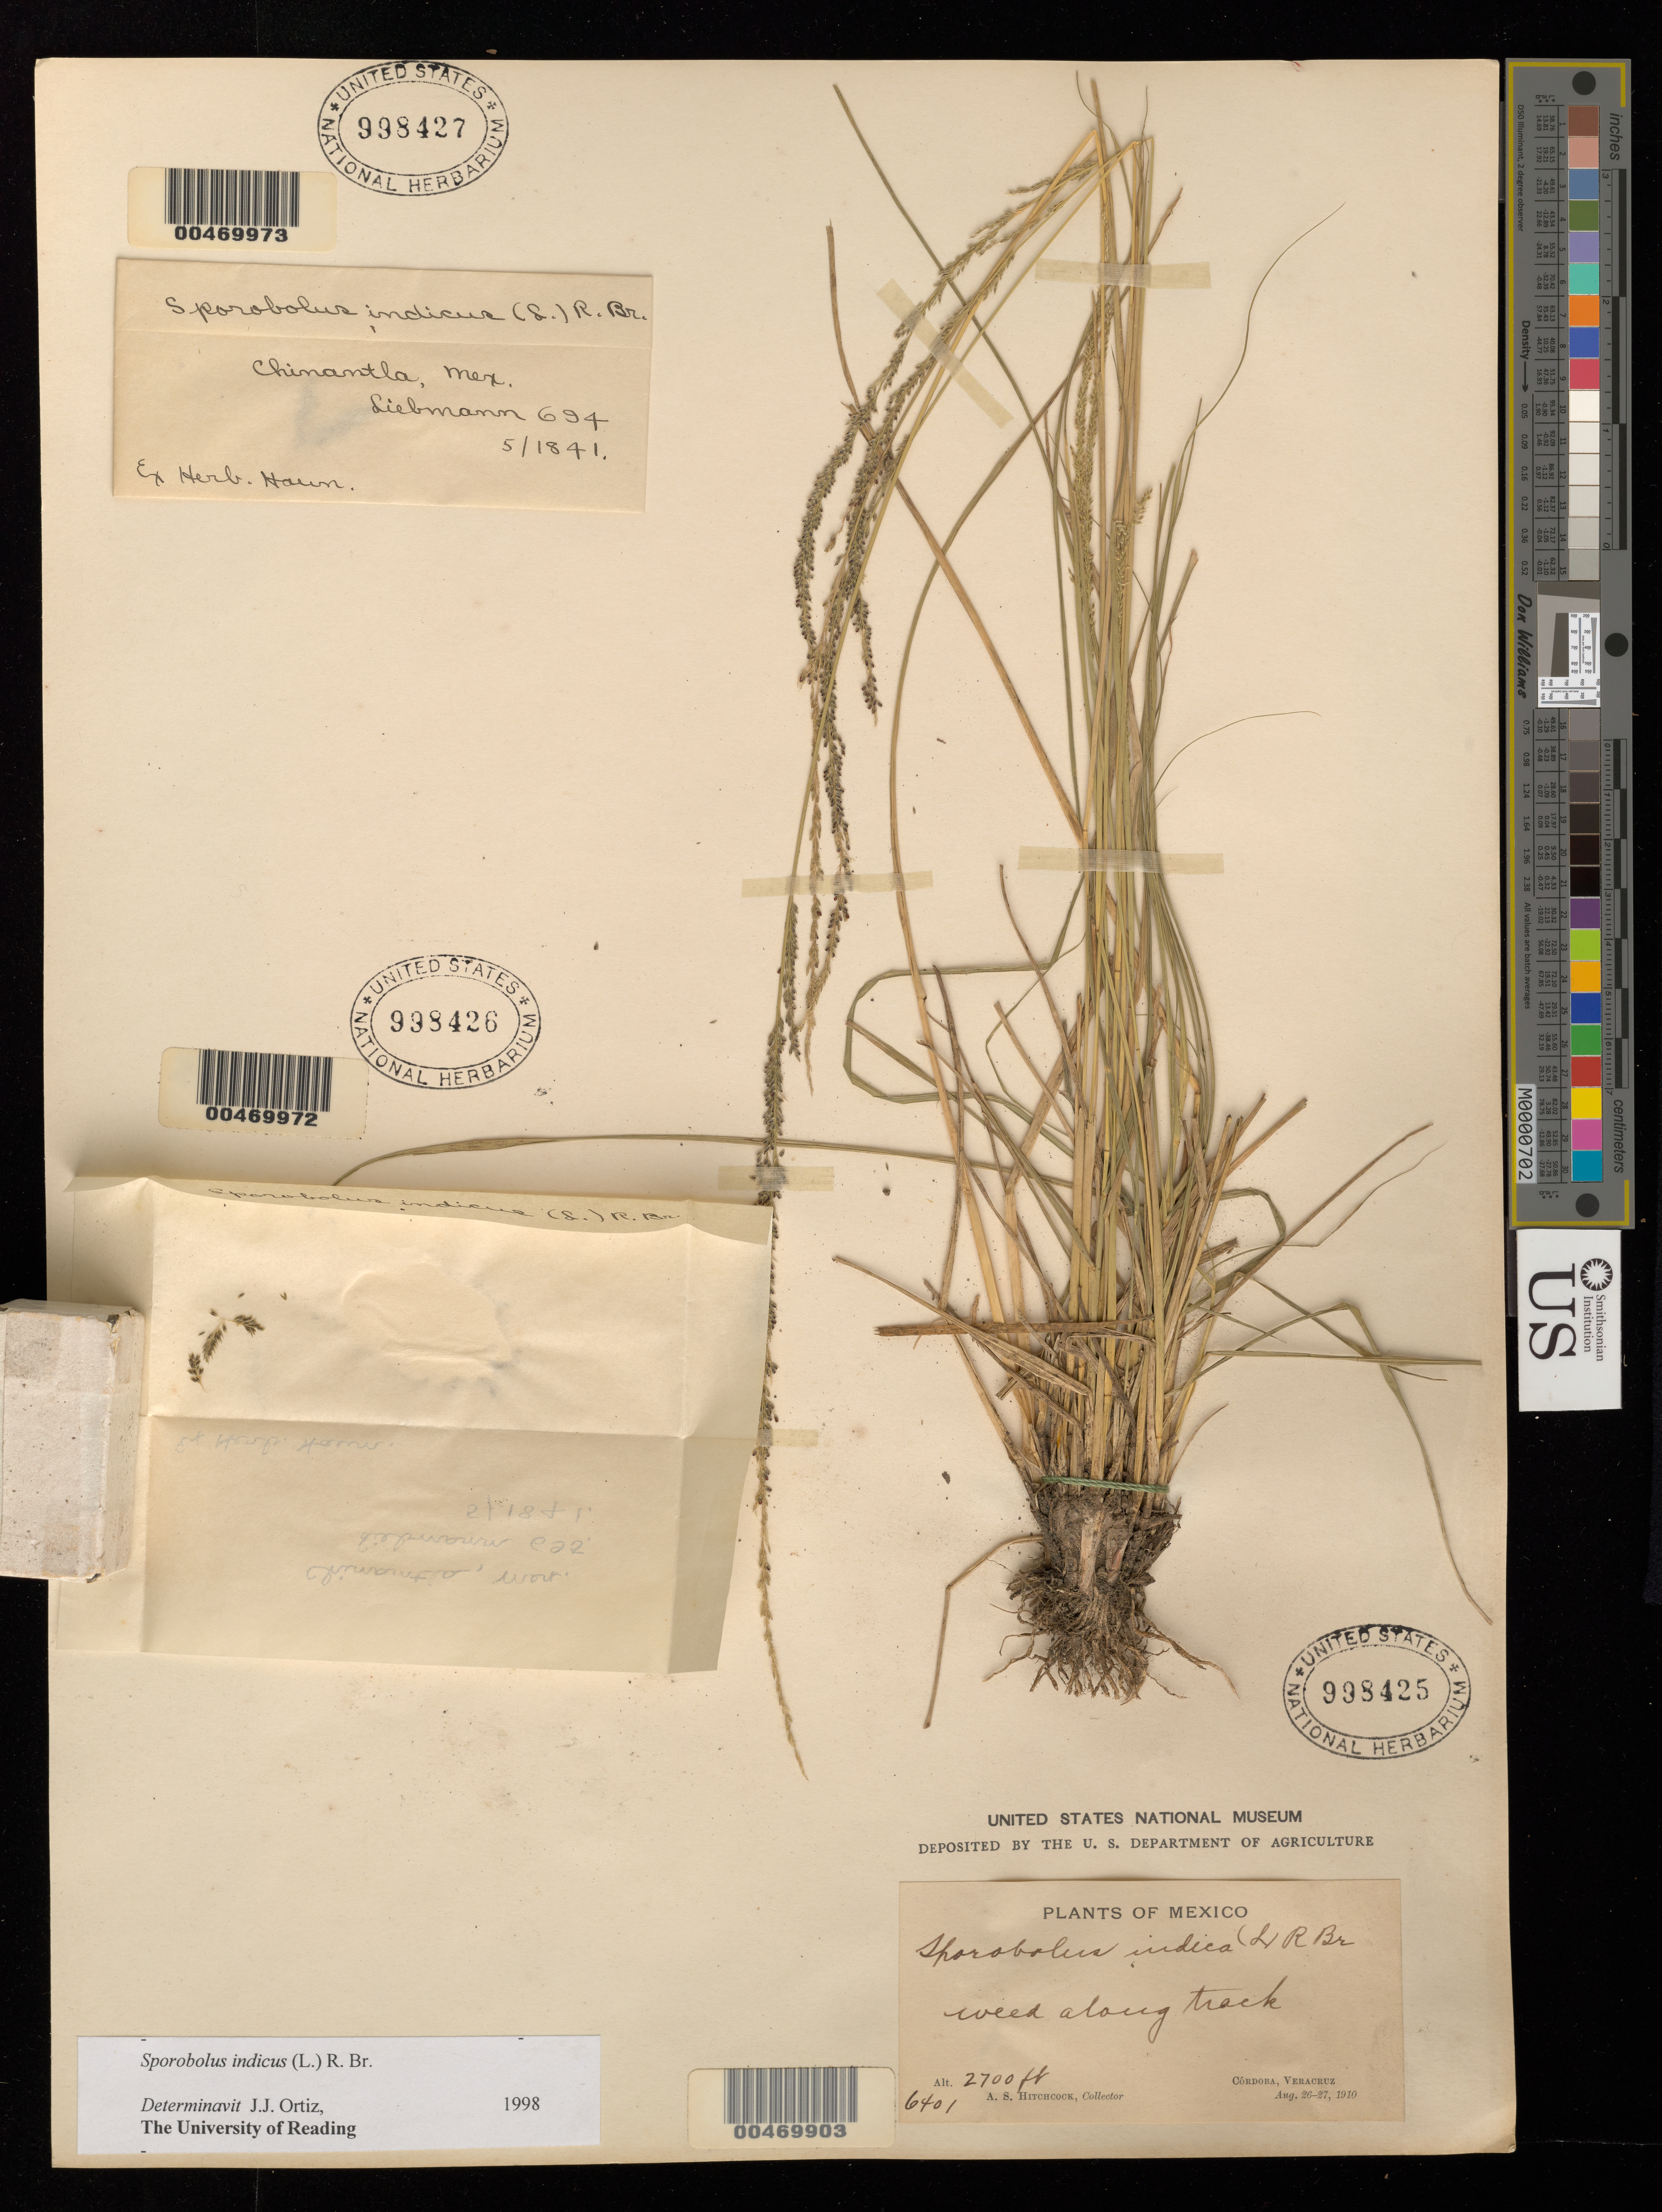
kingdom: Plantae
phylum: Tracheophyta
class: Liliopsida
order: Poales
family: Poaceae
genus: Sporobolus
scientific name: Sporobolus indicus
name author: (L.) R. Br.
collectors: F. M. Liebmann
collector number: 695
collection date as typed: May 1841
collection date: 1841-05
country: Mexico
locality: Chinantla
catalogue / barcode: US 998426